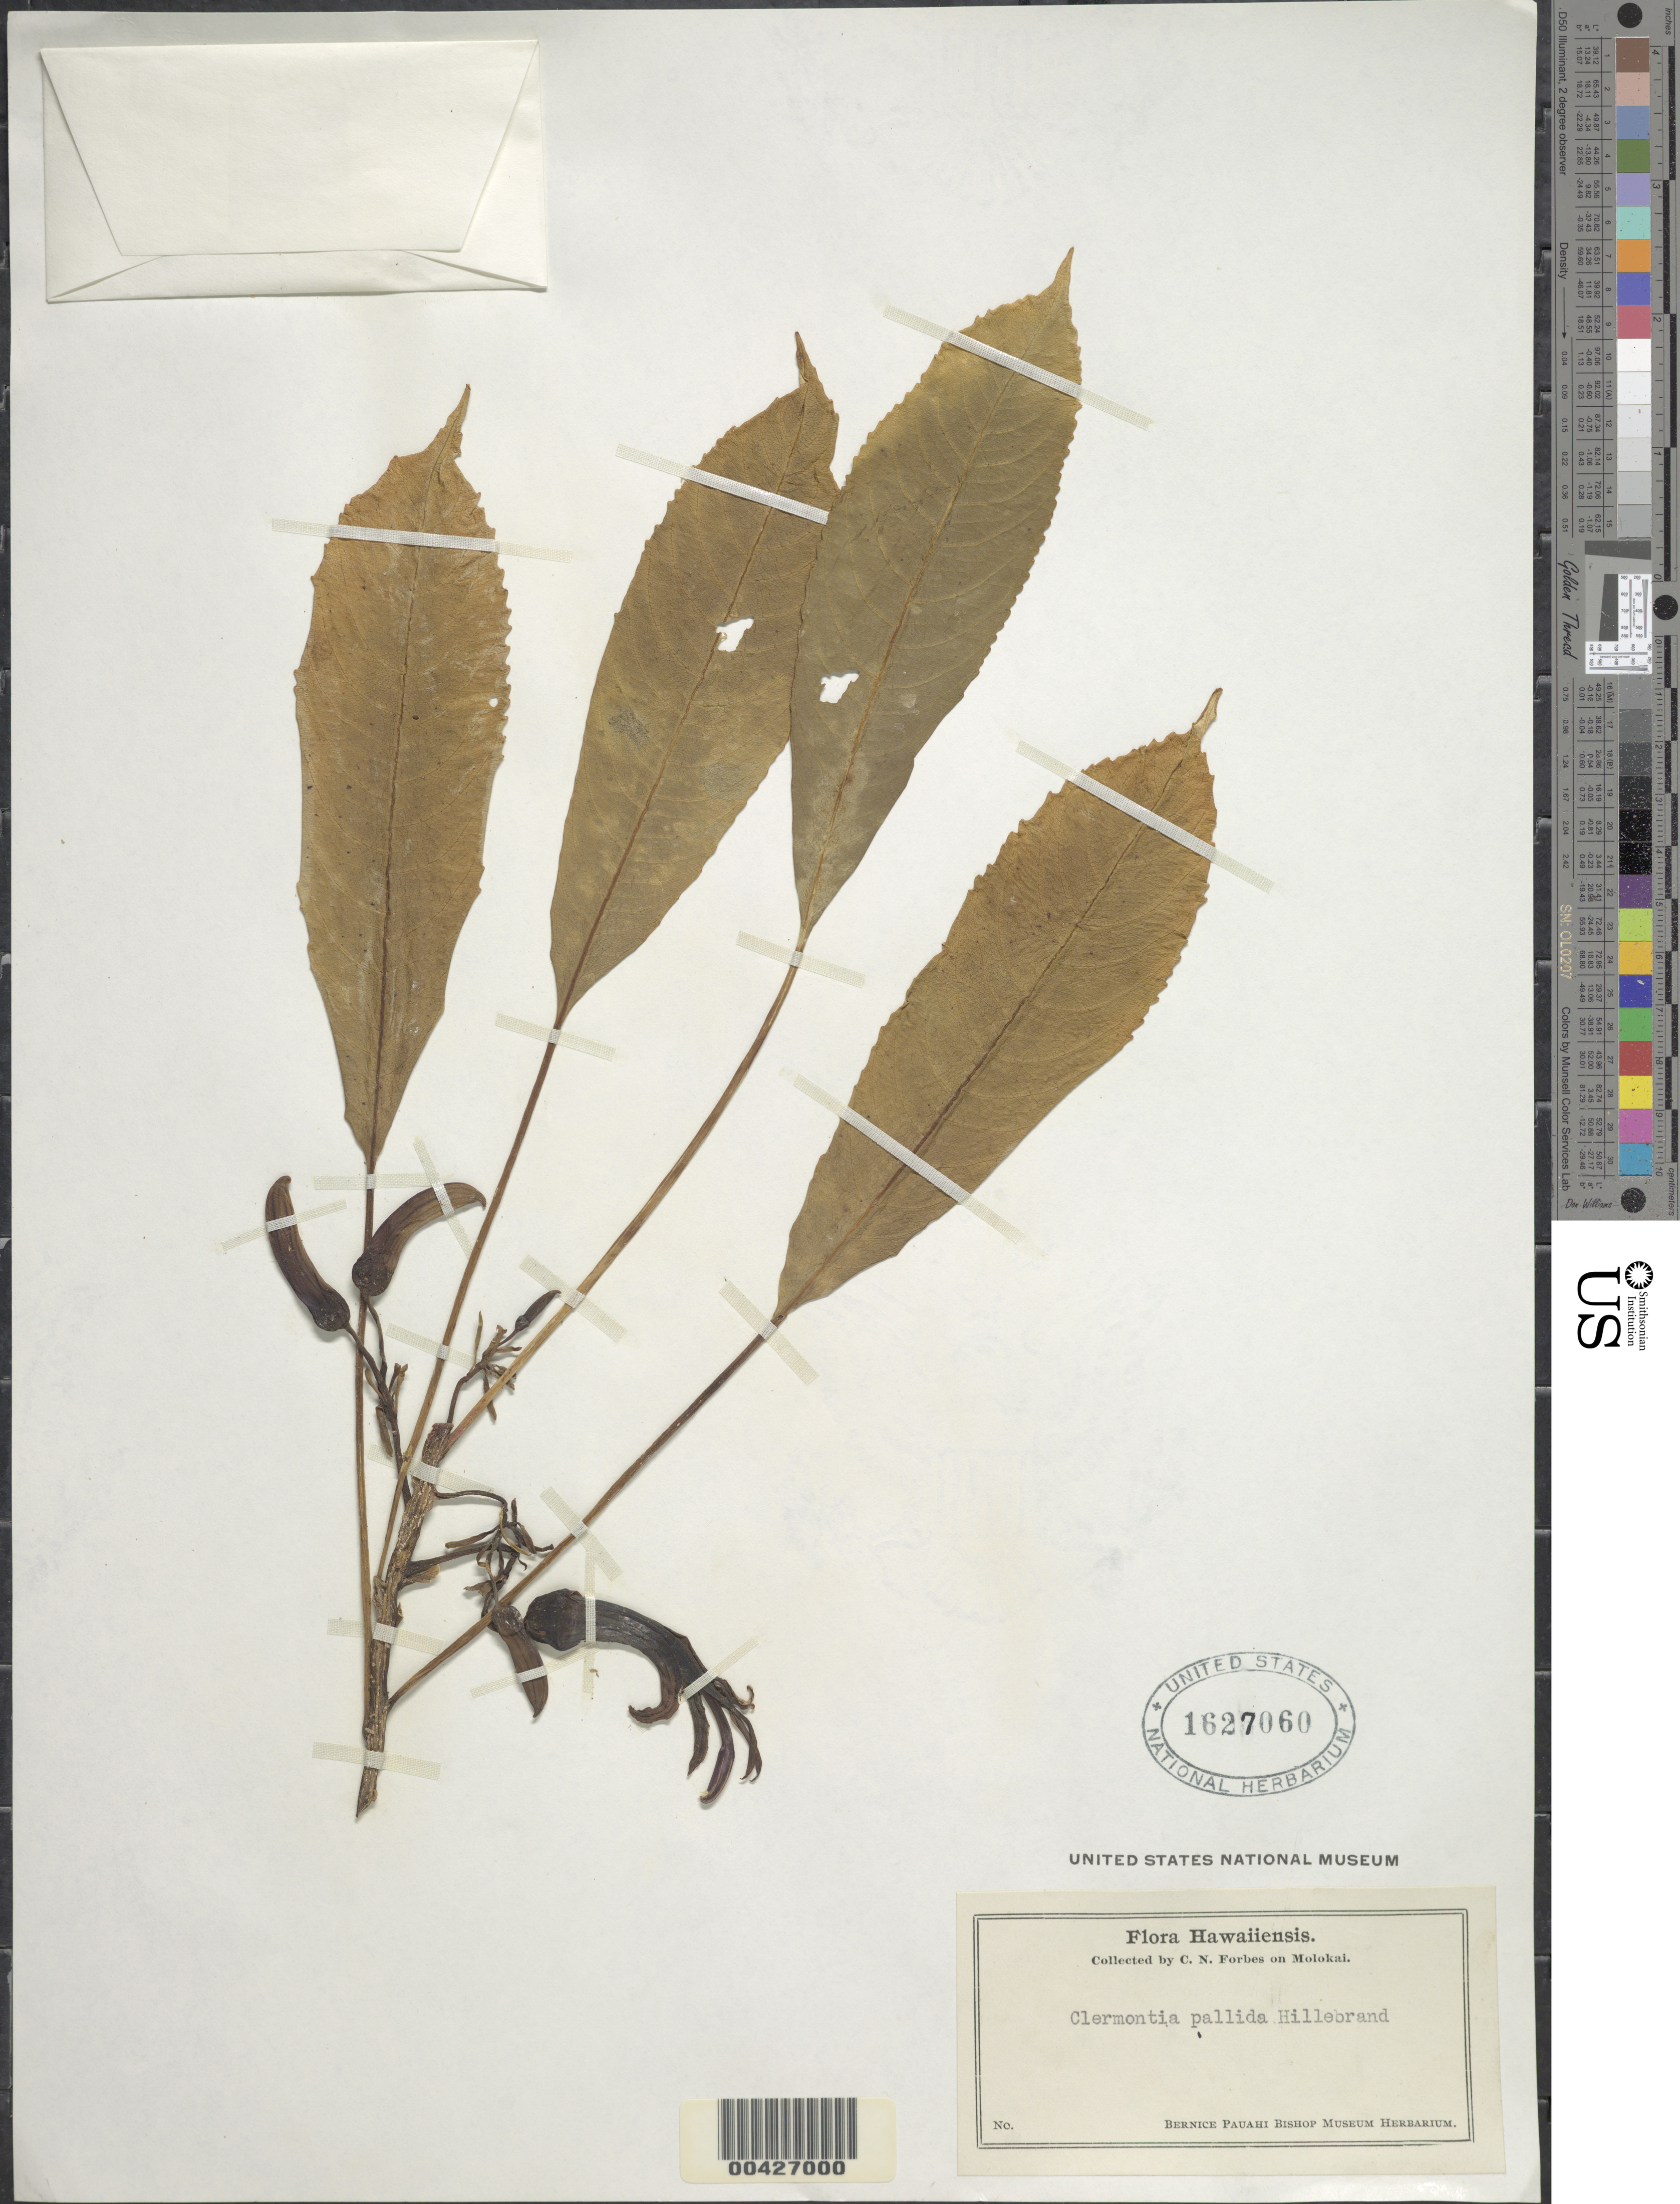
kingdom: Plantae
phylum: Tracheophyta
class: Magnoliopsida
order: Asterales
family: Campanulaceae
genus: Clermontia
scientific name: Clermontia pallida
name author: Hillebr.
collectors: C. N. Forbes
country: United States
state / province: Hawaii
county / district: Maui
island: Moloka'i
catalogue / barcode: US 1627060